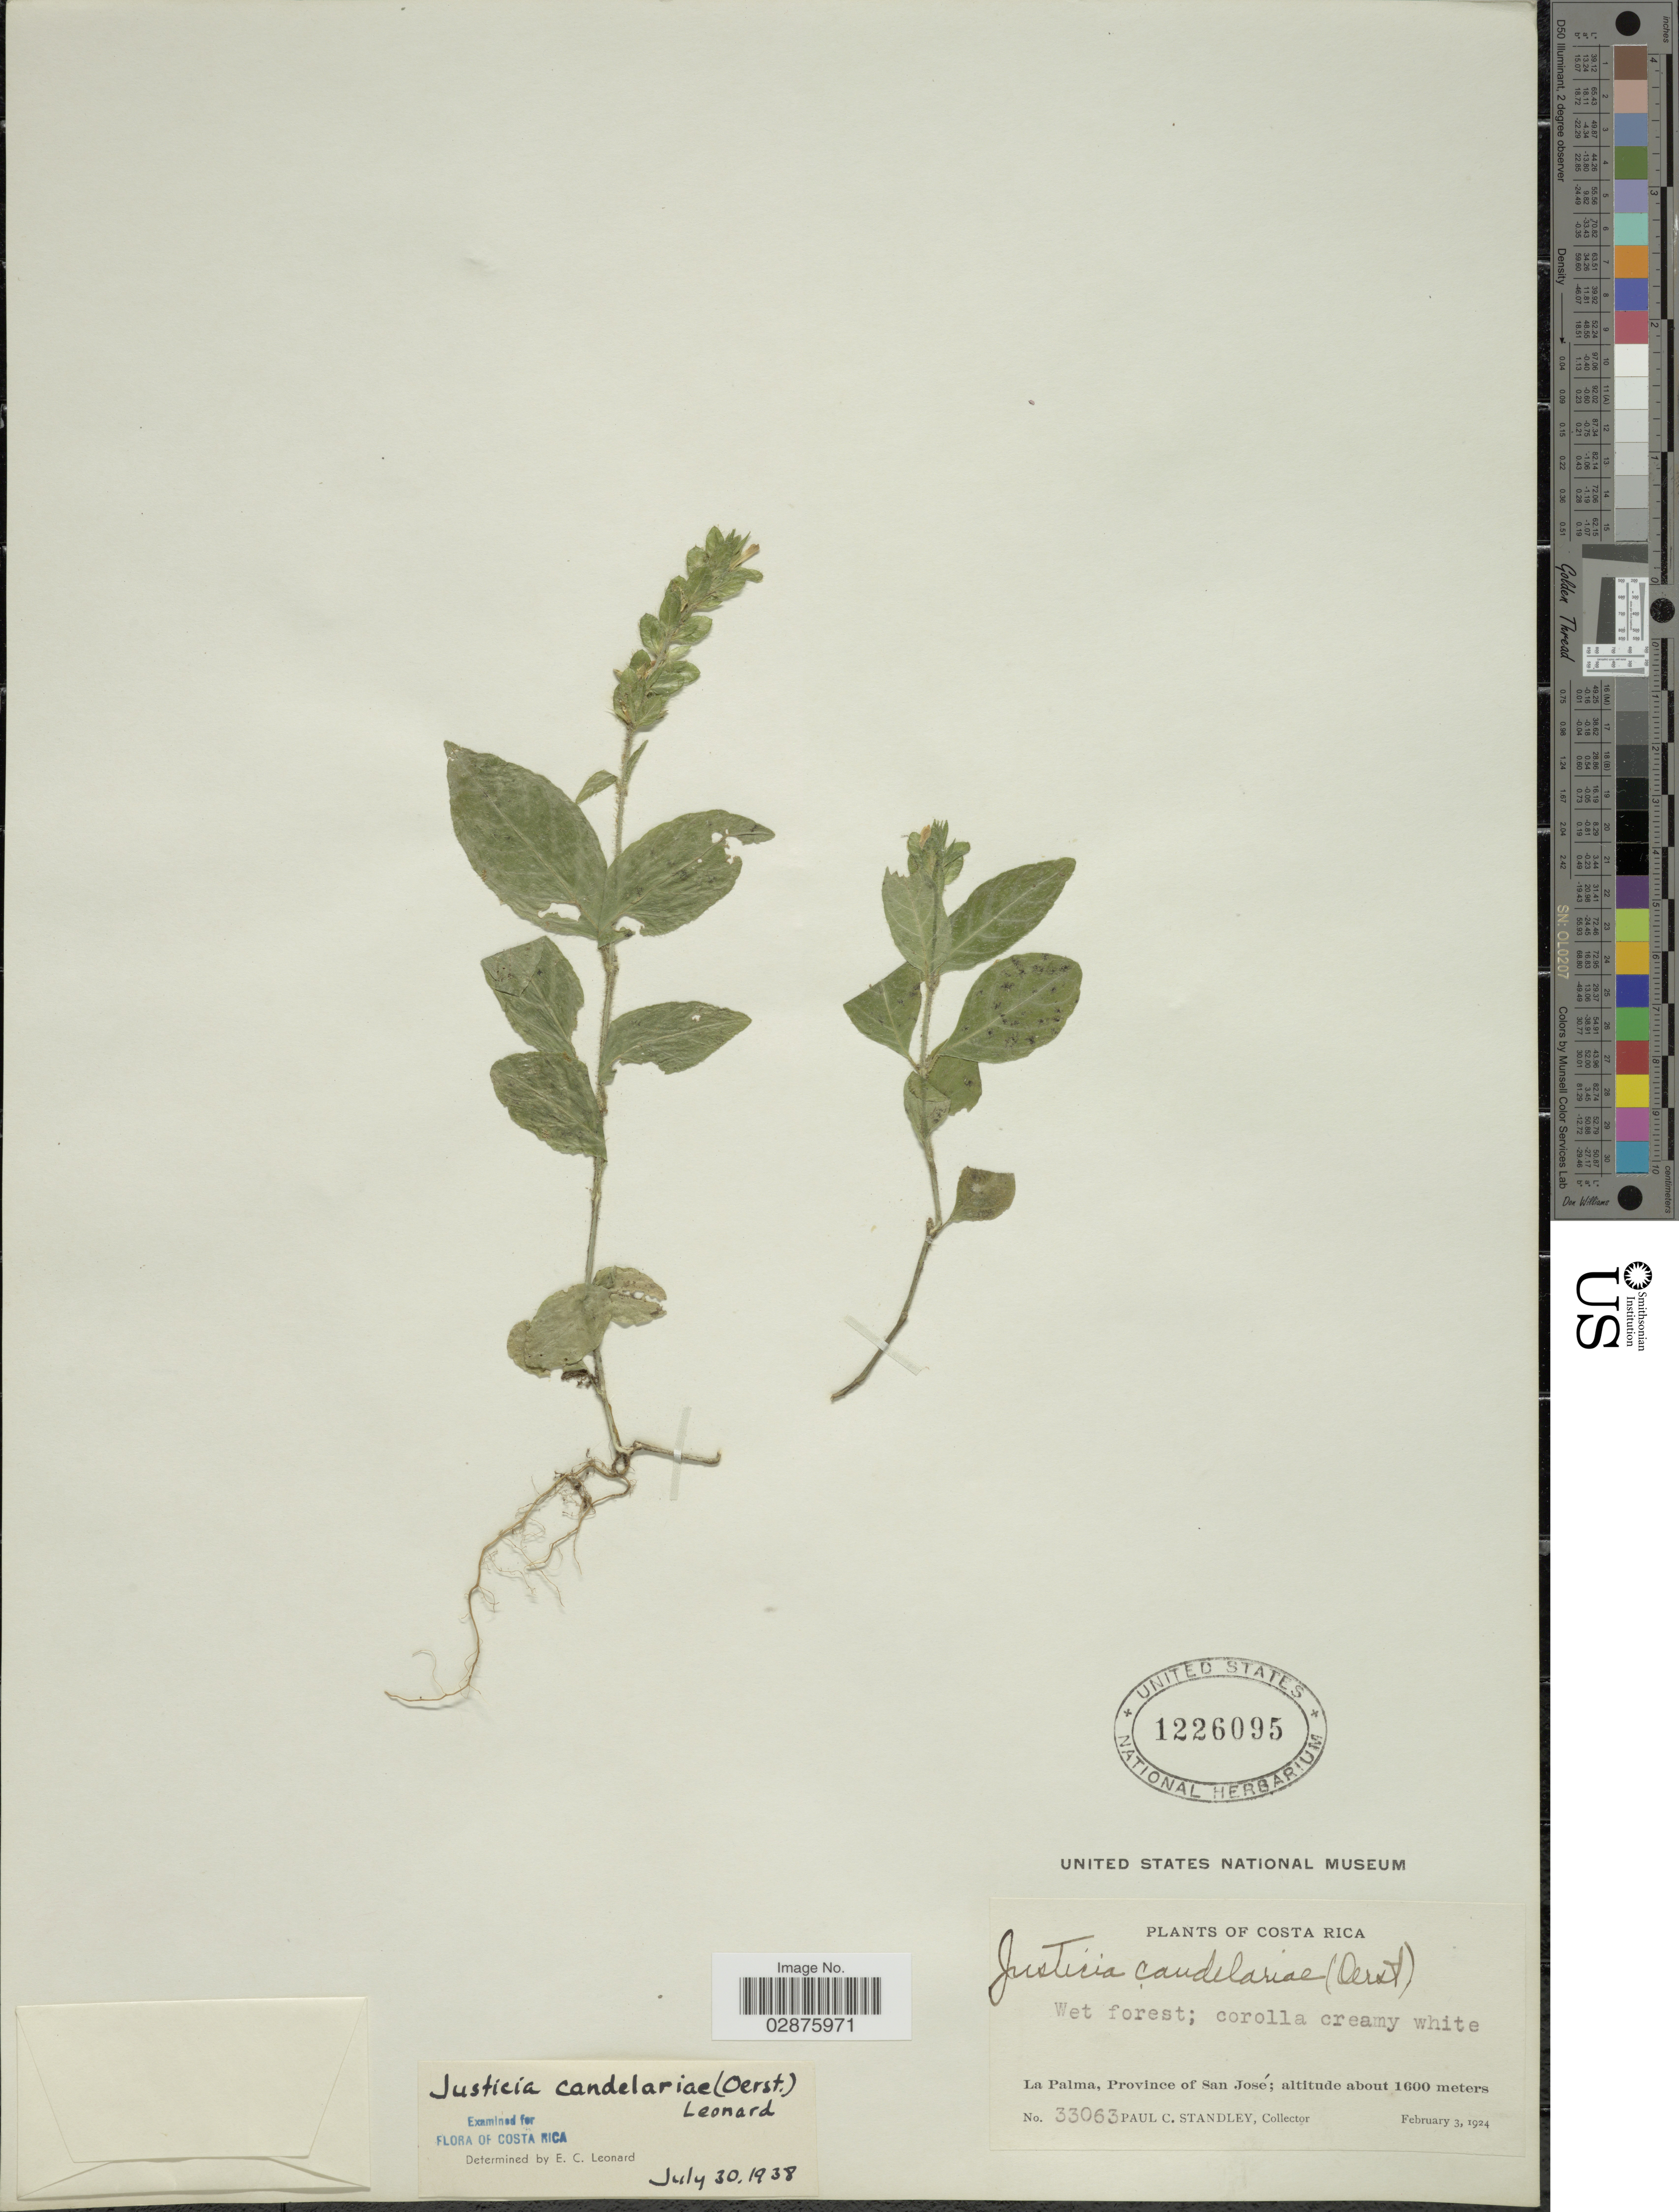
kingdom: Plantae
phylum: Tracheophyta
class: Magnoliopsida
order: Lamiales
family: Acanthaceae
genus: Justicia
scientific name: Justicia candelariae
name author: (Oerst.) Leonard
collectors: P. C. Standley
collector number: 33063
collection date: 1924-02-03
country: Costa Rica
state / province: San José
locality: La Palma, Province of San José.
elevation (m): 1600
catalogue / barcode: US 1226095